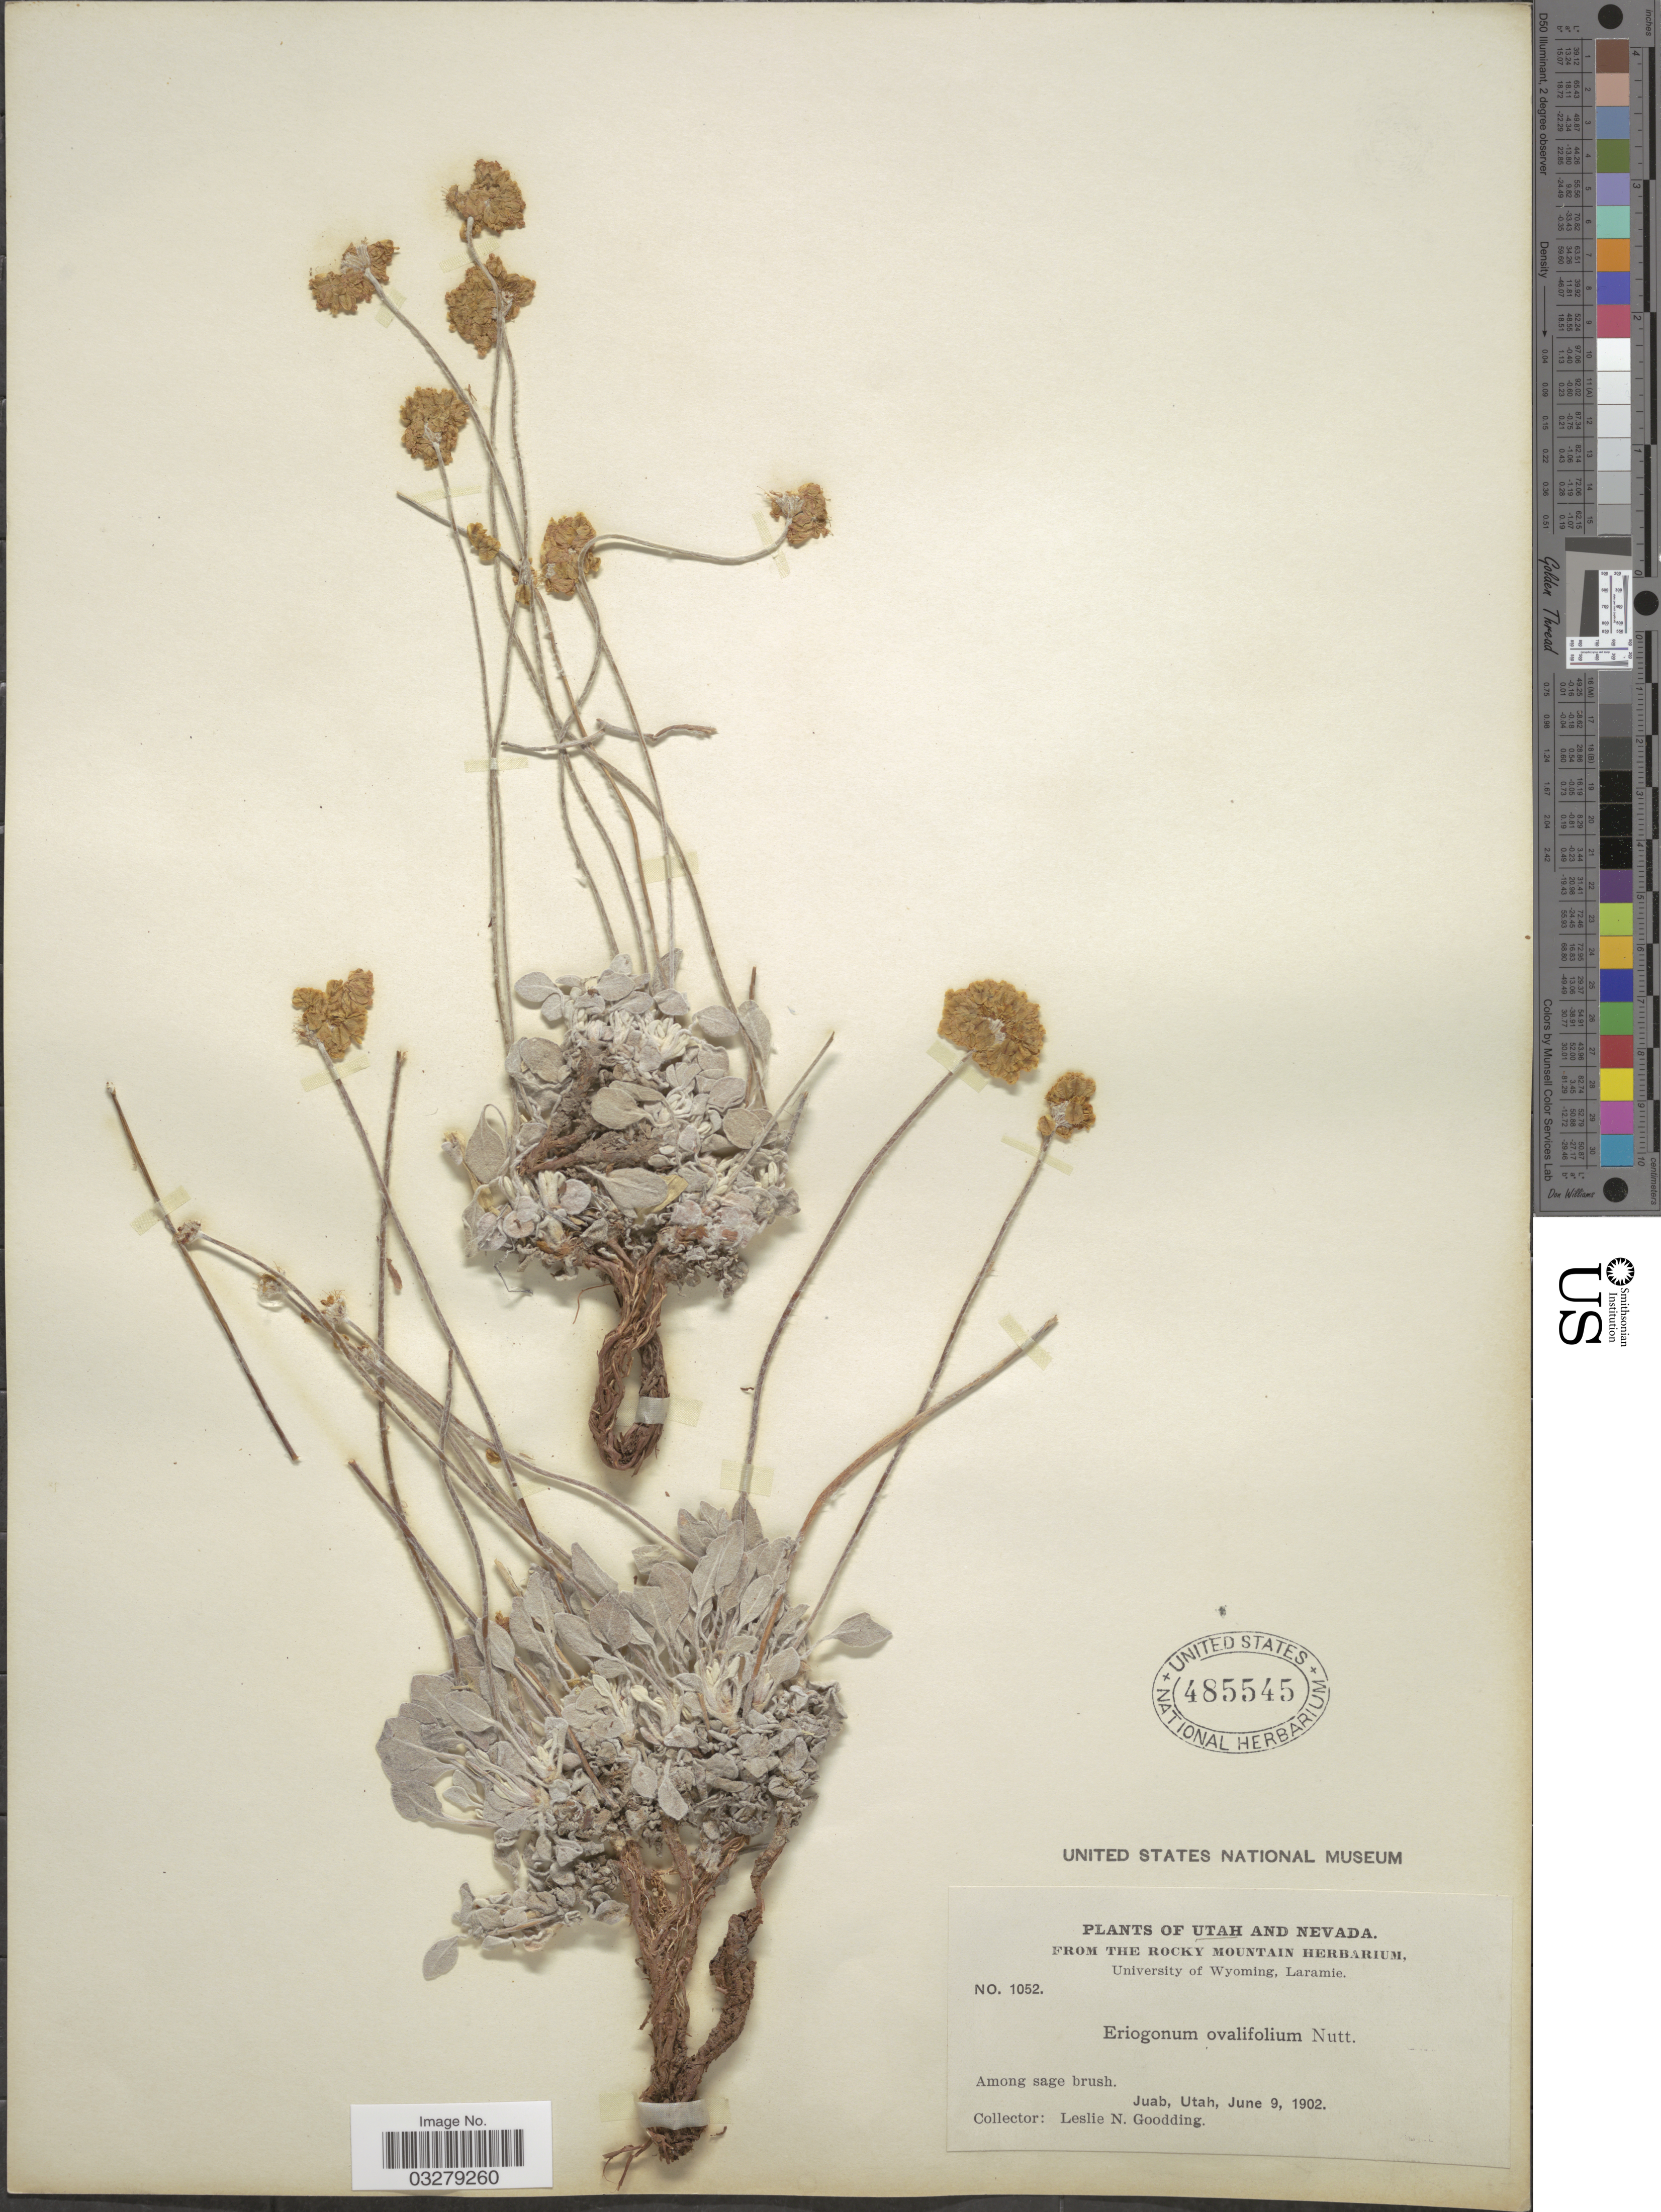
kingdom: Plantae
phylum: Tracheophyta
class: Magnoliopsida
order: Caryophyllales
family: Polygonaceae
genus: Eriogonum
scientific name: Eriogonum ovalifolium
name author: Nutt.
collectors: L. N. Goodding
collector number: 1052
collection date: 1902-06-09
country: United States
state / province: Utah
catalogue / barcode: US 485545